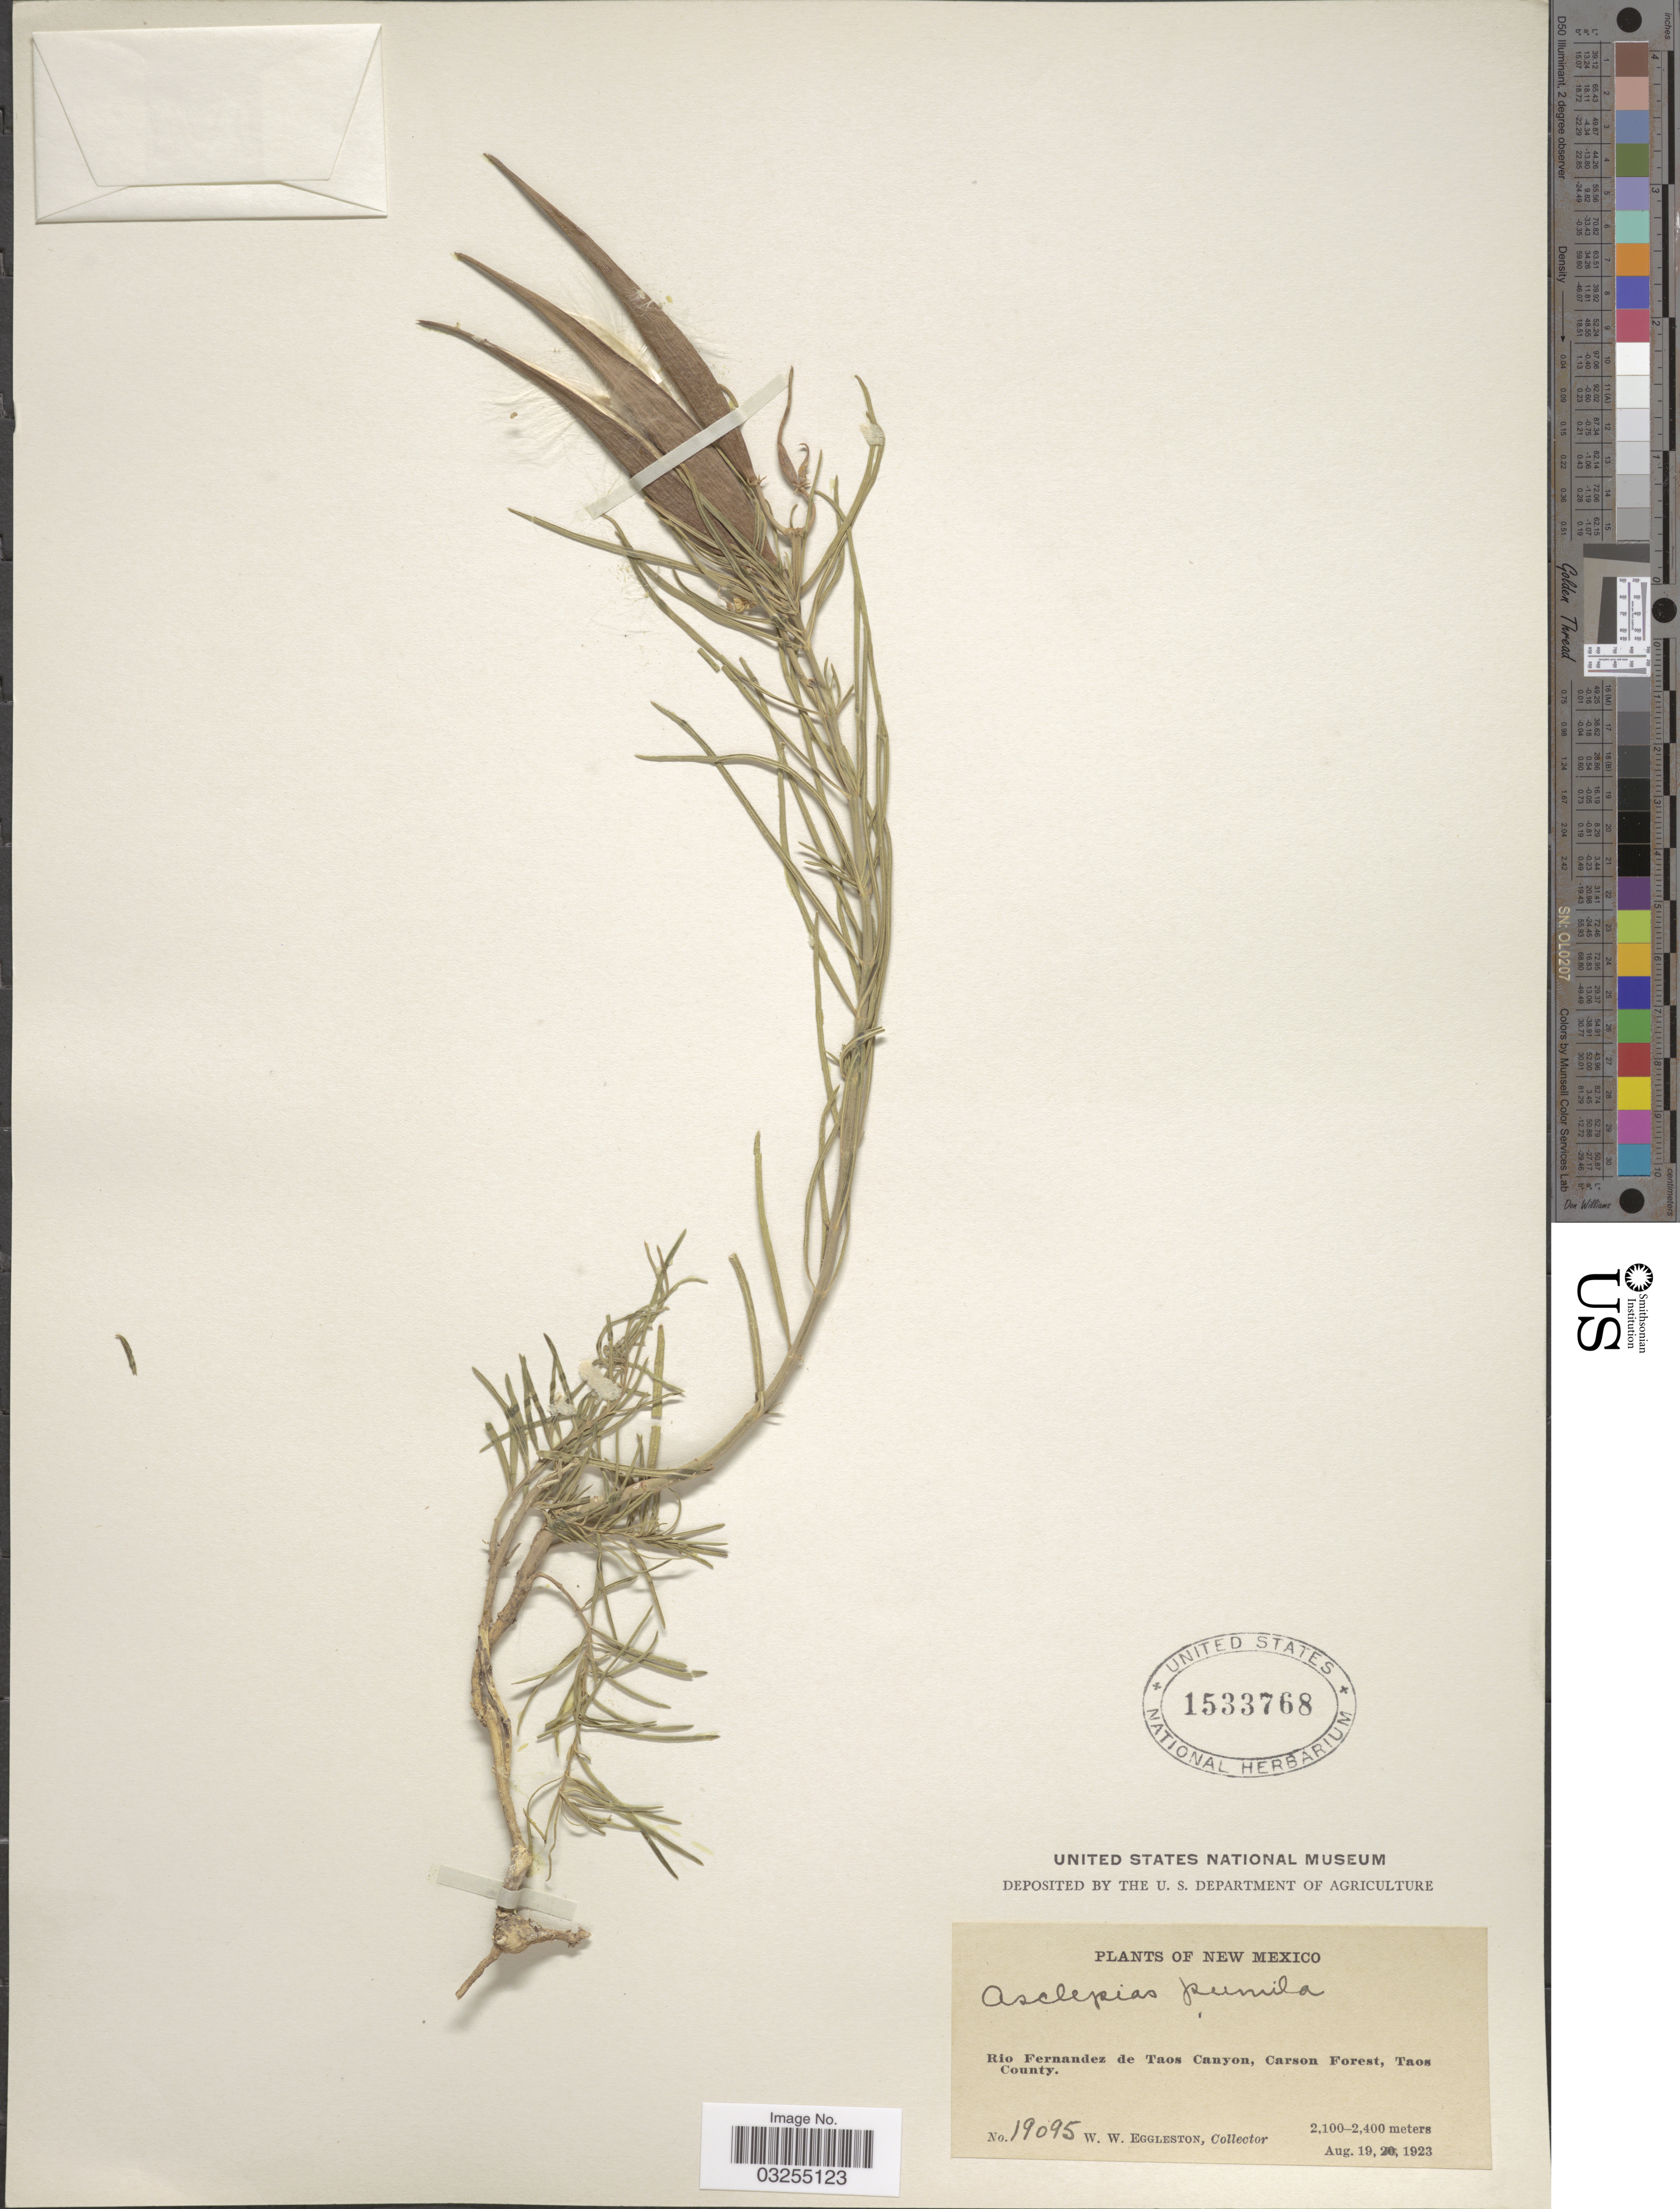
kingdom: Plantae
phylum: Tracheophyta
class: Magnoliopsida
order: Gentianales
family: Apocynaceae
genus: Asclepias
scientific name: Asclepias pumila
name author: (A. Gray) Vail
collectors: W. W. Eggleston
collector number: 19095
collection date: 1923-08-19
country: United States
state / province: New Mexico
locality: Rio Fernandez de Taos Canyon, Carson Forest, Taos County.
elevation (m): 2100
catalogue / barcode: US 1533768